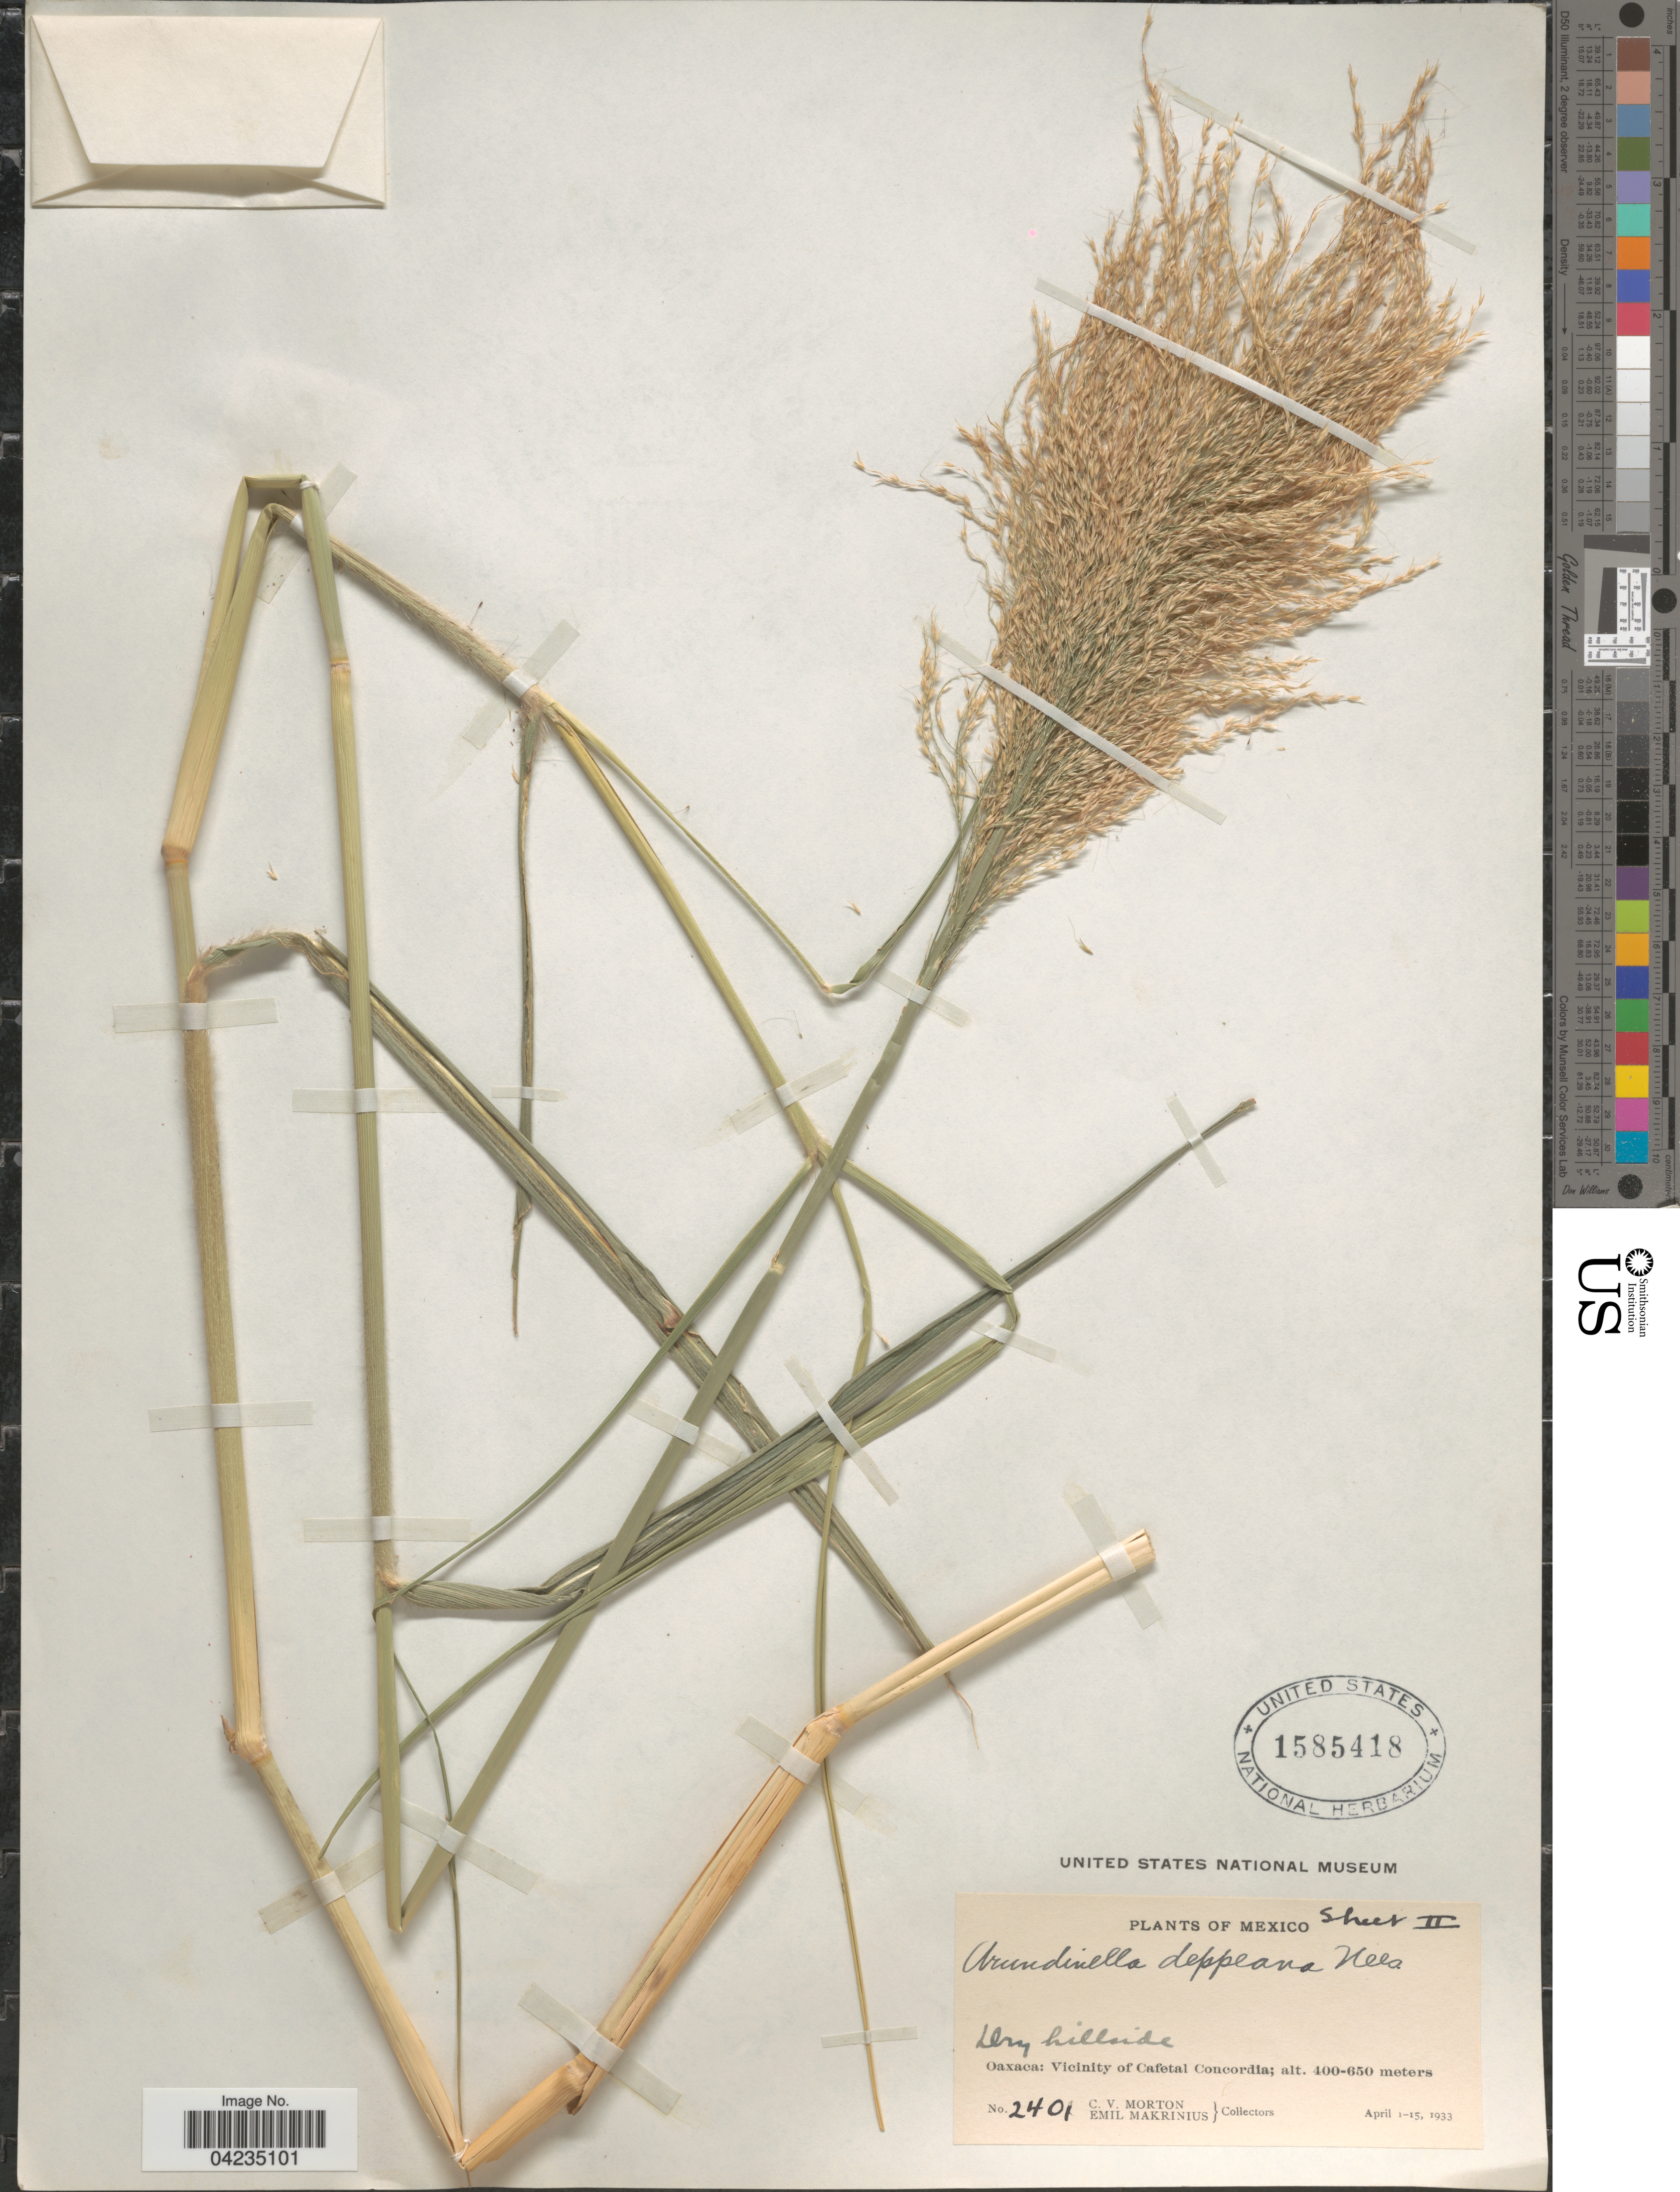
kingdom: Plantae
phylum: Tracheophyta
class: Liliopsida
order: Poales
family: Poaceae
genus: Arundinella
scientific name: Arundinella deppeana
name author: Nees ex Steud.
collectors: C. V. Morton & E. Makrinius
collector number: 2401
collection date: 1933-04-01/1933-04-15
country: Mexico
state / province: Oaxaca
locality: Vicinity of Cafetal Concordia.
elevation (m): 400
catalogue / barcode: US 1585418